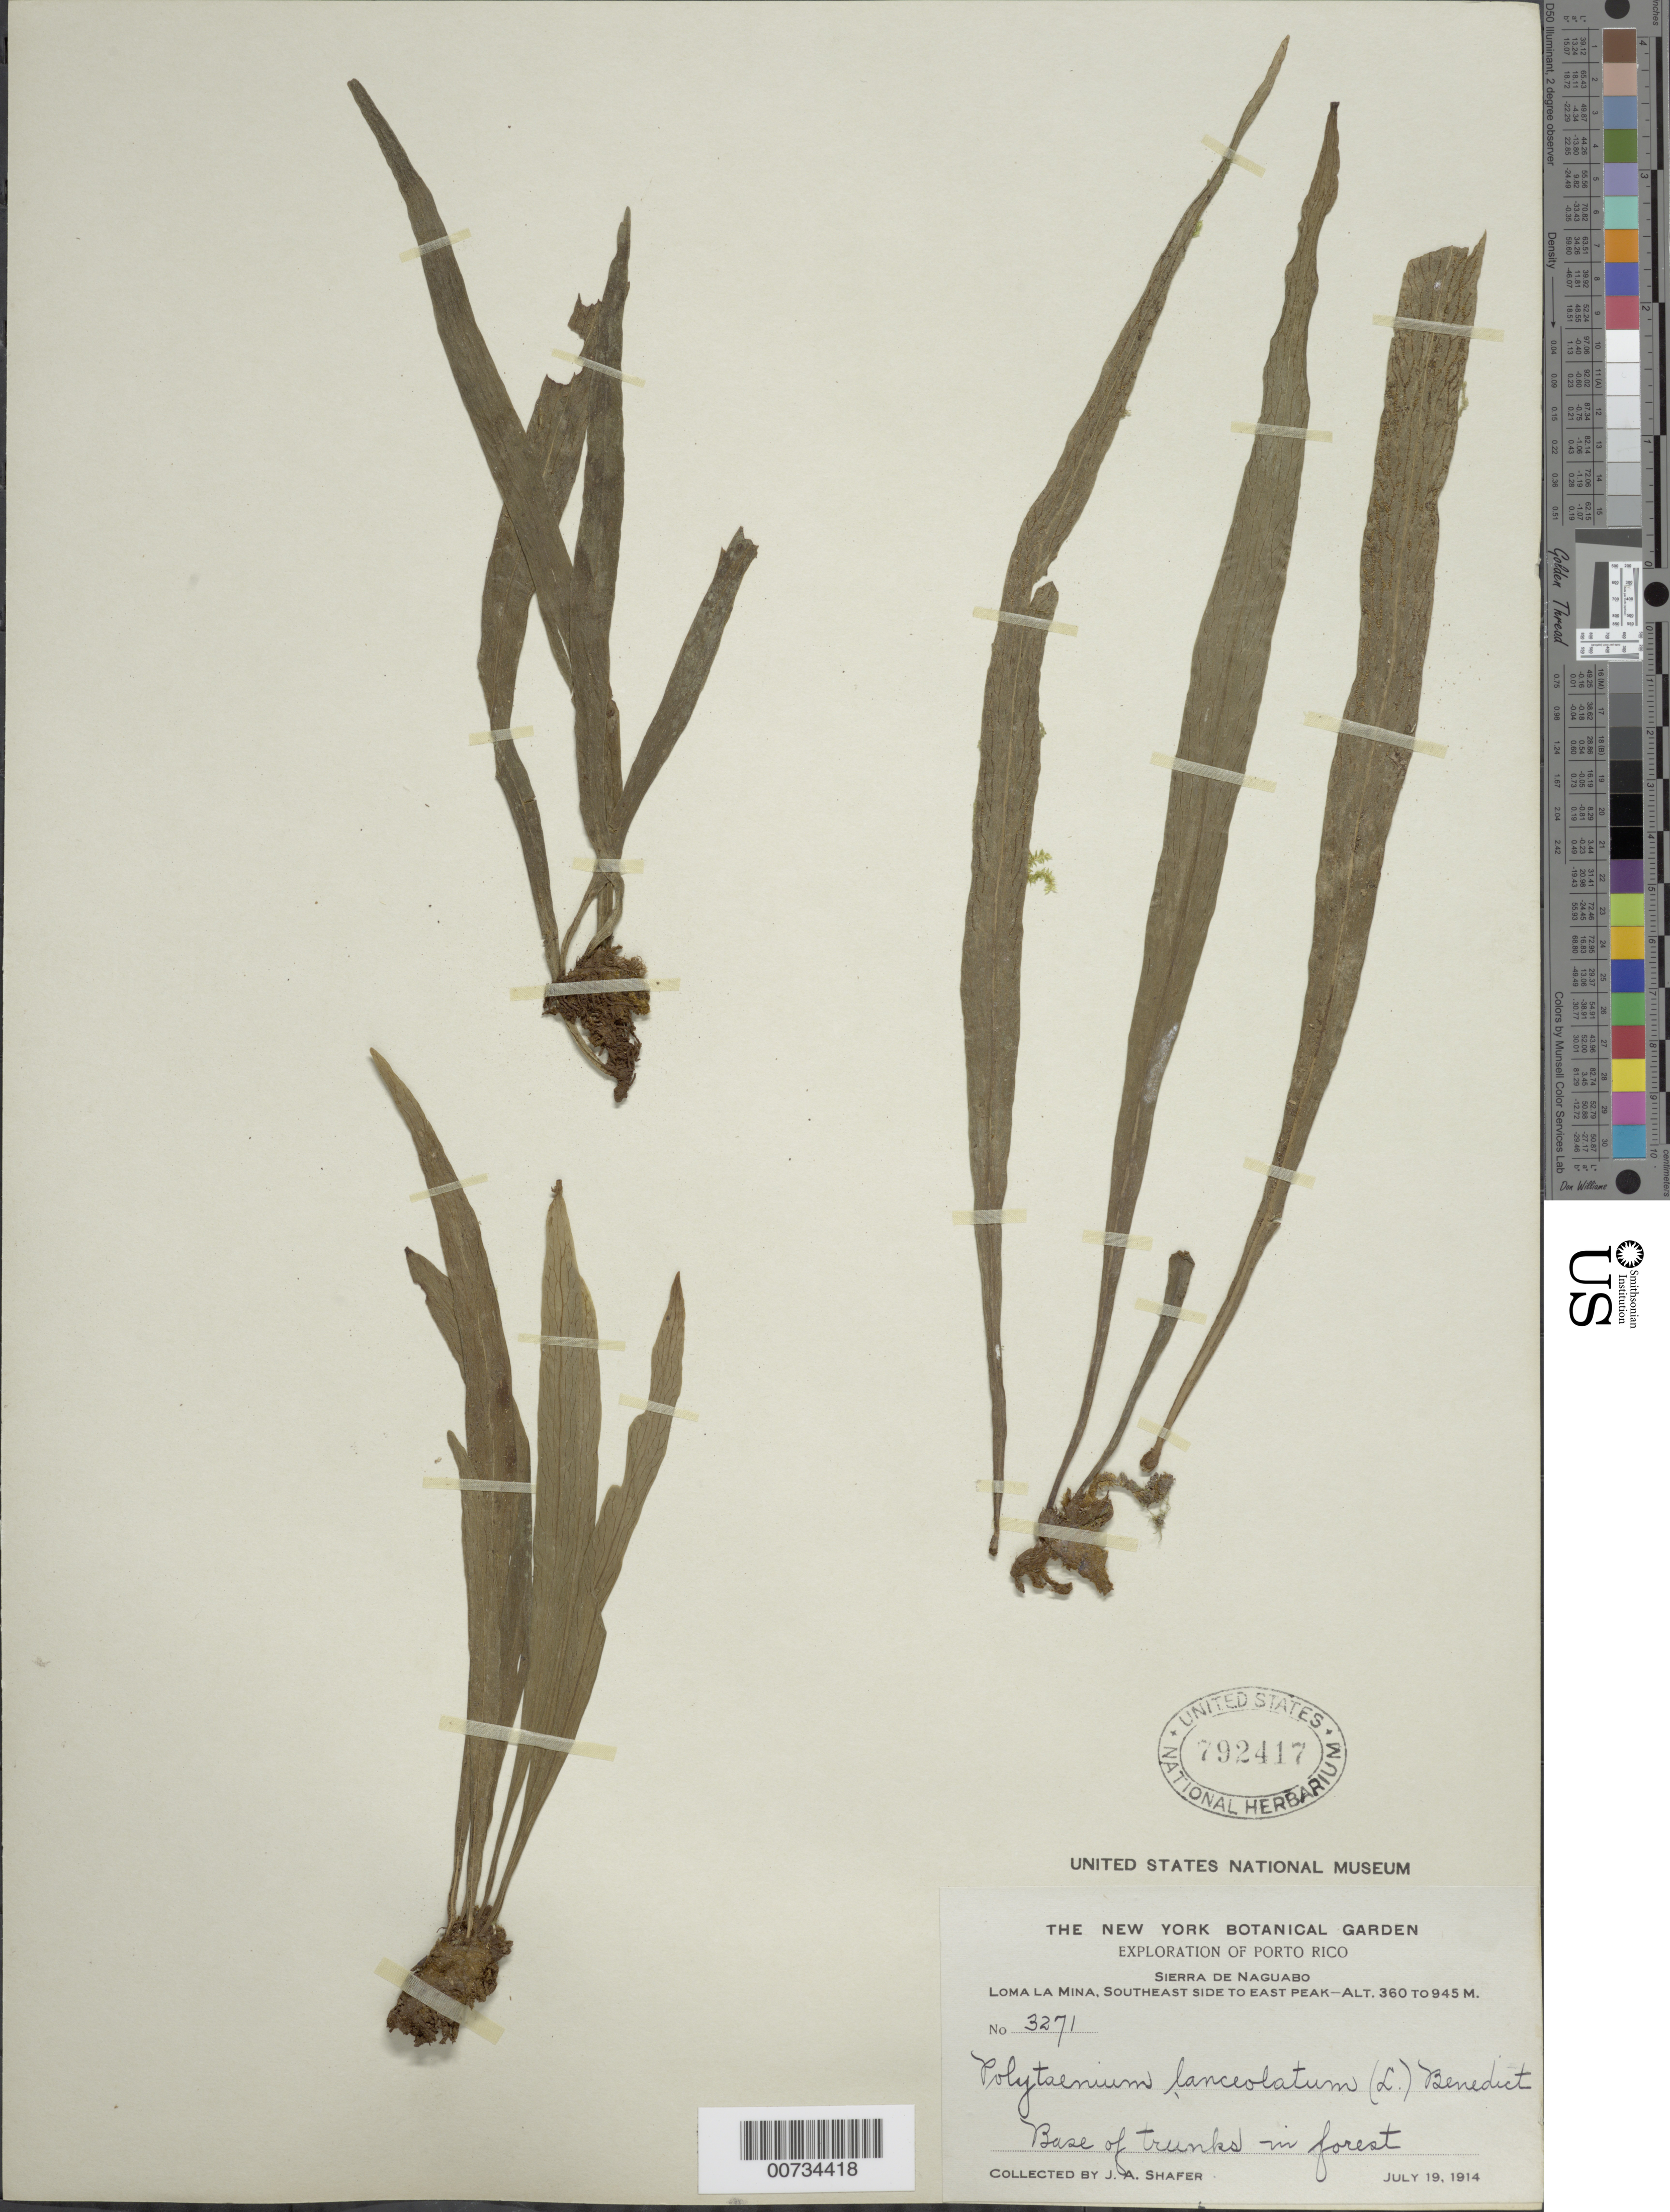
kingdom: Plantae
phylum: Tracheophyta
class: Polypodiopsida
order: Polypodiales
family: Pteridaceae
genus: Polytaenium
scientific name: Polytaenium lanceolatum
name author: (L.) Desv.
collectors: J. A. Shafer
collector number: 3271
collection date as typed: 19 Jul 1914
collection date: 1914-07-19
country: Puerto Rico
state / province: Naguabo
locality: Sierra de Naguabo, Loma La Mina, SE side of E Peak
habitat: Base of trunks in forest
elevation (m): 360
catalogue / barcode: US 792417